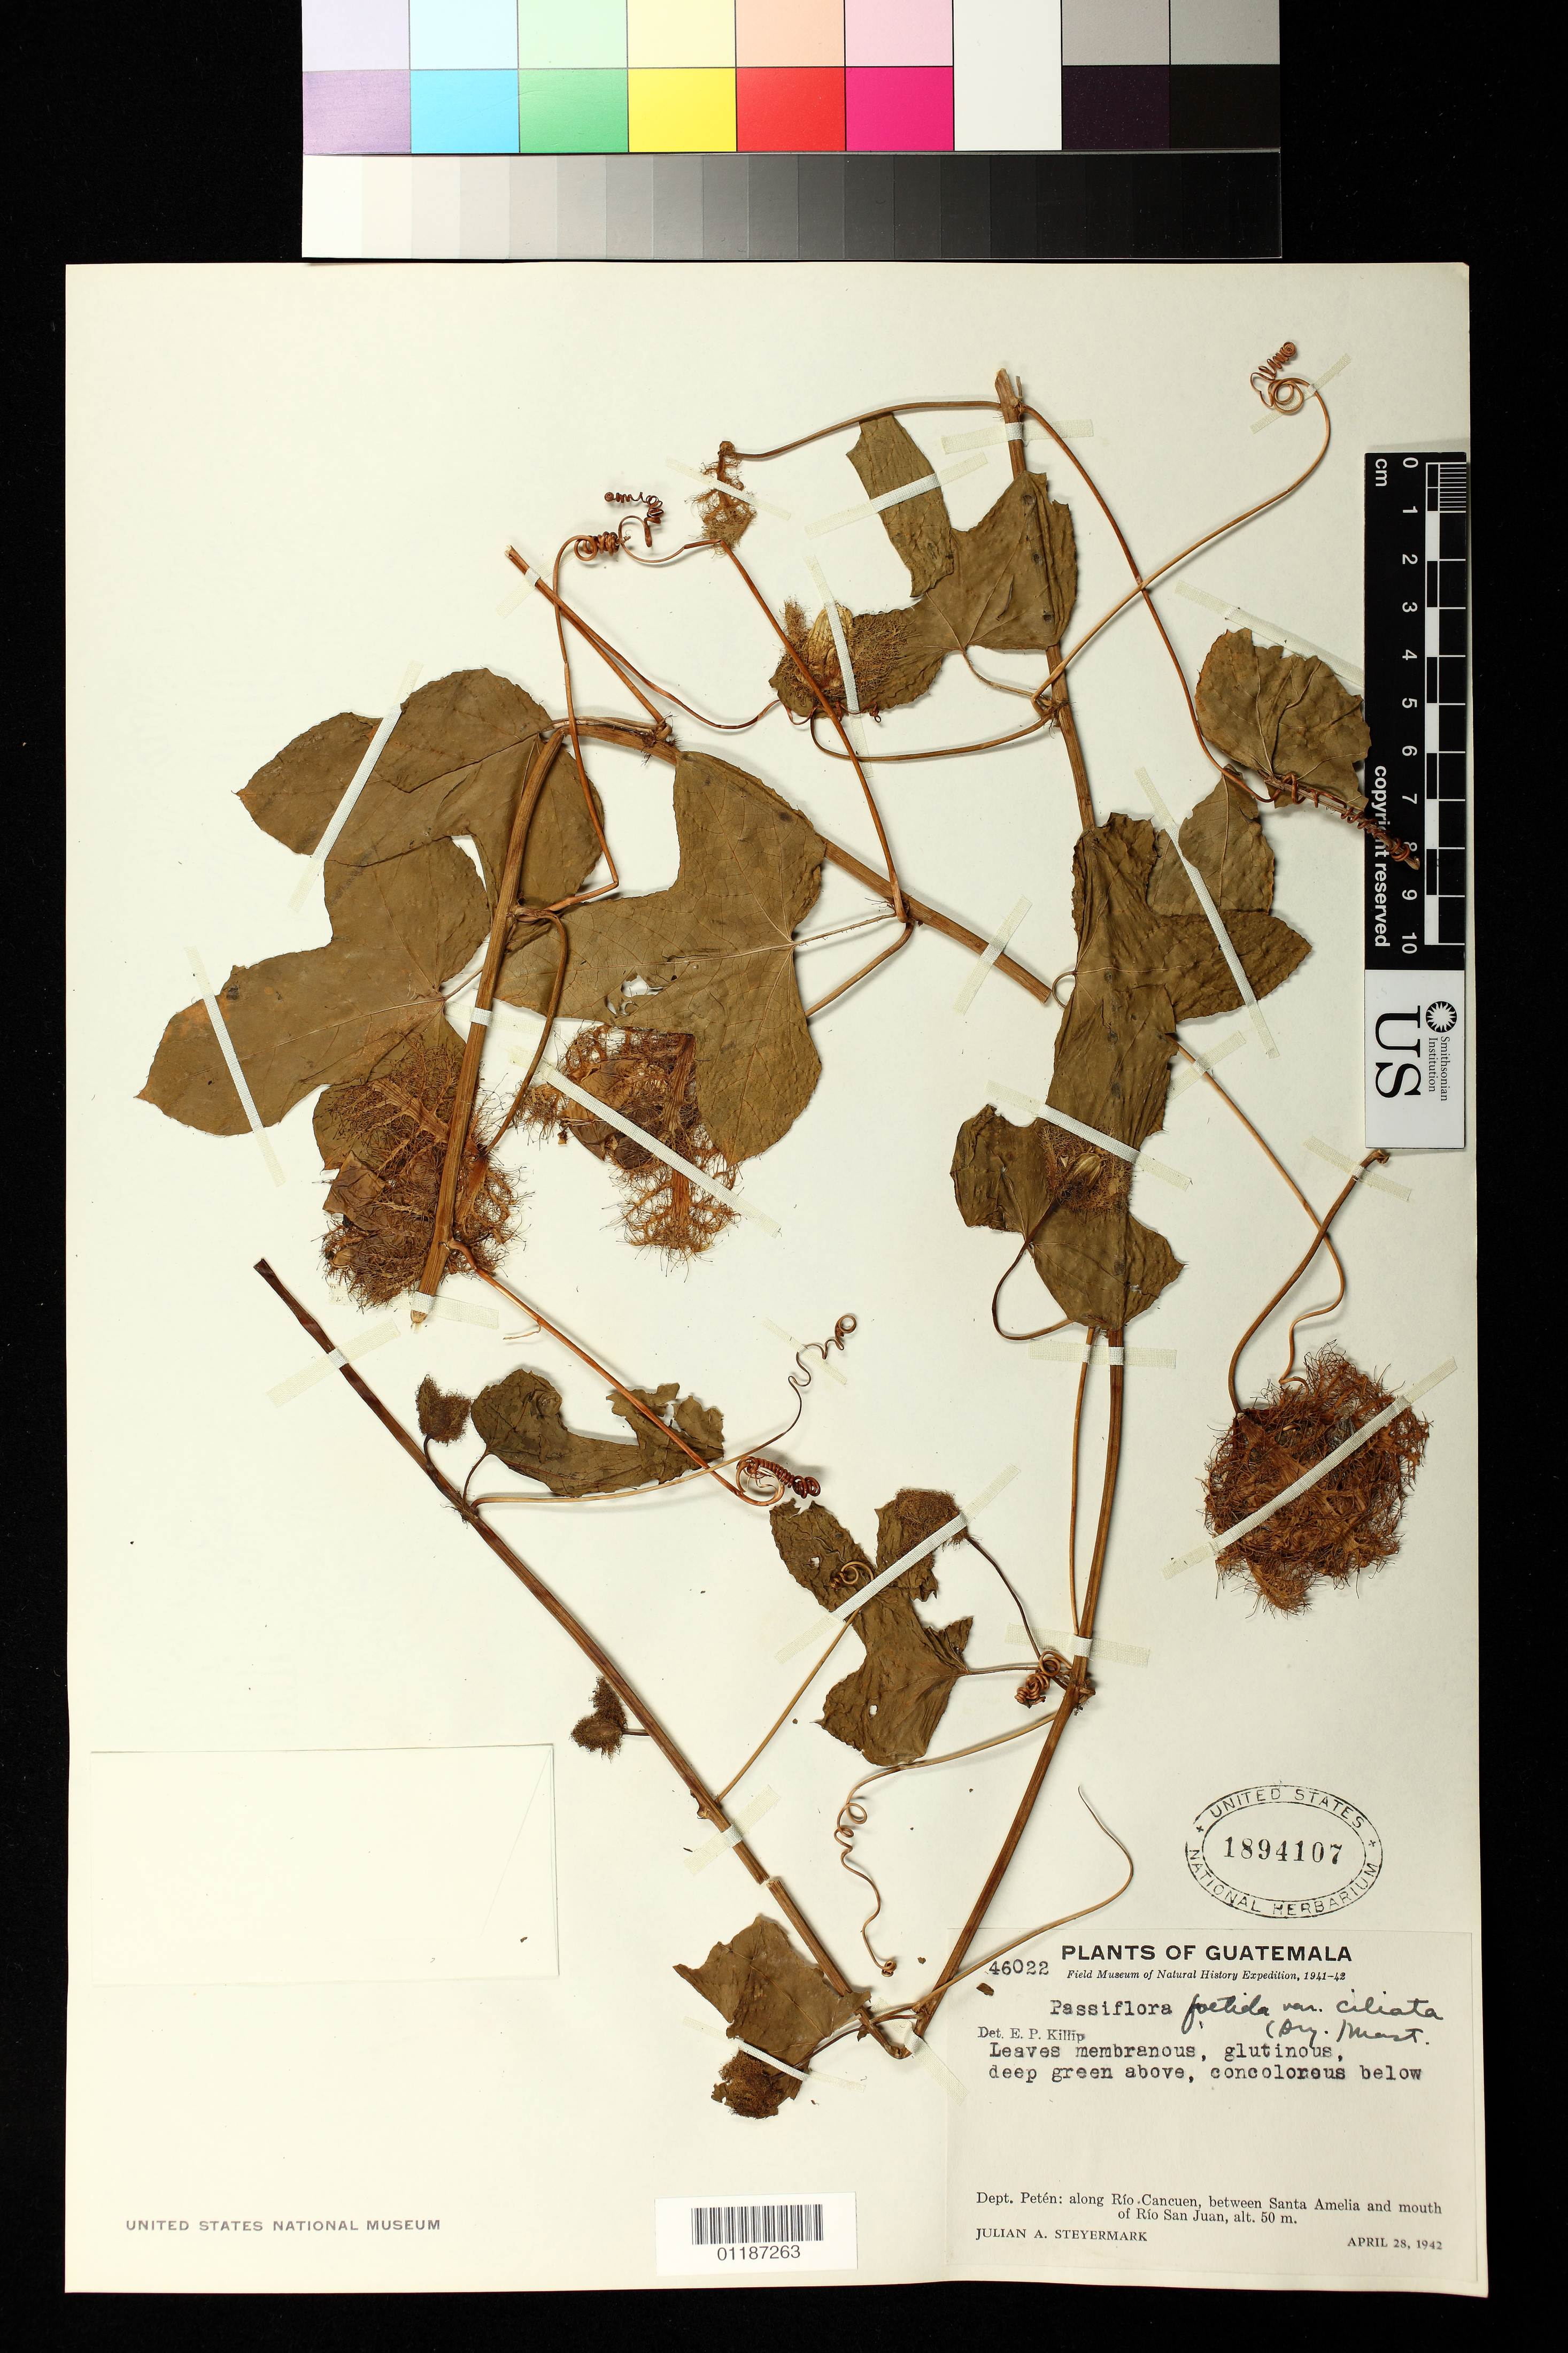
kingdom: Plantae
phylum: Tracheophyta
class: Magnoliopsida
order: Malpighiales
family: Passifloraceae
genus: Passiflora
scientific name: Passiflora ciliata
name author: Aiton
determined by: Svoboda, Harlan T., (NA), US Department of Agriculture (UNITED STATES)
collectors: J. Steyermark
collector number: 46022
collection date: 1942-04-28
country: Guatemala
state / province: El Petén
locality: Along Rio Cancuen, between Santa Amelia and mouth of Rio San Juan.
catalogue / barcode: US 1894107